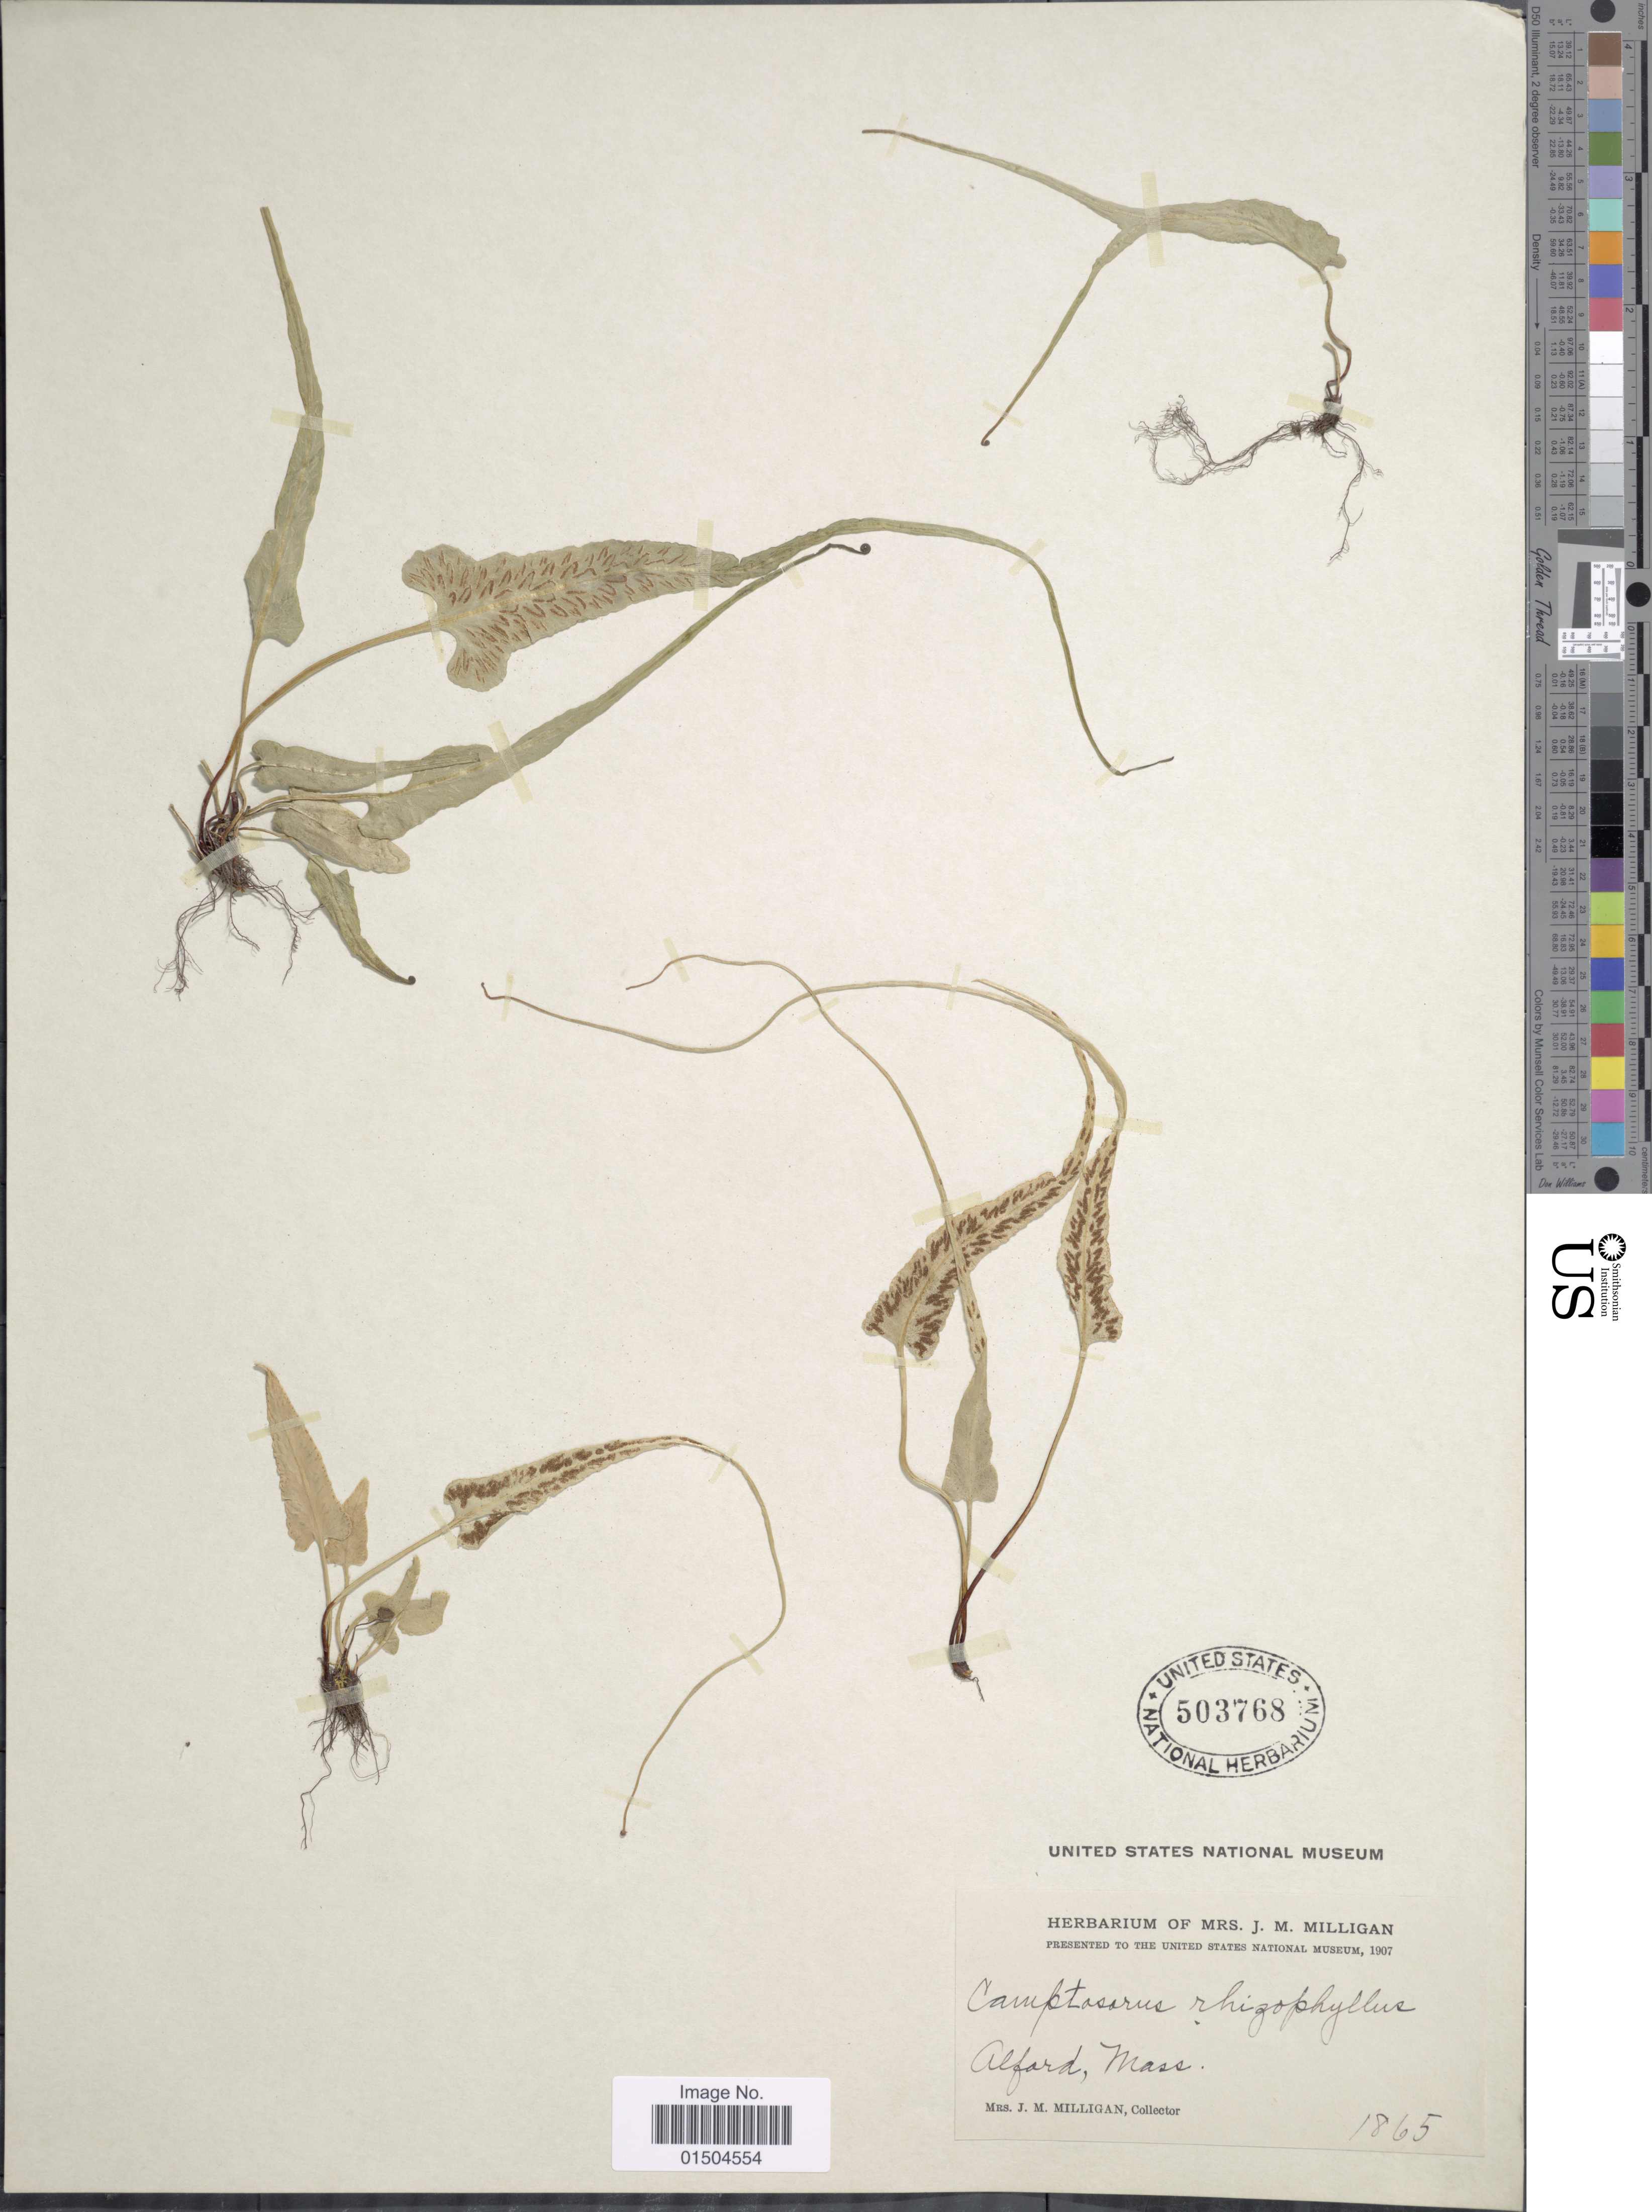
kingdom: Plantae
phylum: Tracheophyta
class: Polypodiopsida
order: Polypodiales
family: Aspleniaceae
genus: Asplenium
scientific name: Asplenium rhizophyllum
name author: L.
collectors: J. M. Milligan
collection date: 1865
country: United States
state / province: Massachusetts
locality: Alfard.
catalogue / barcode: US 503768